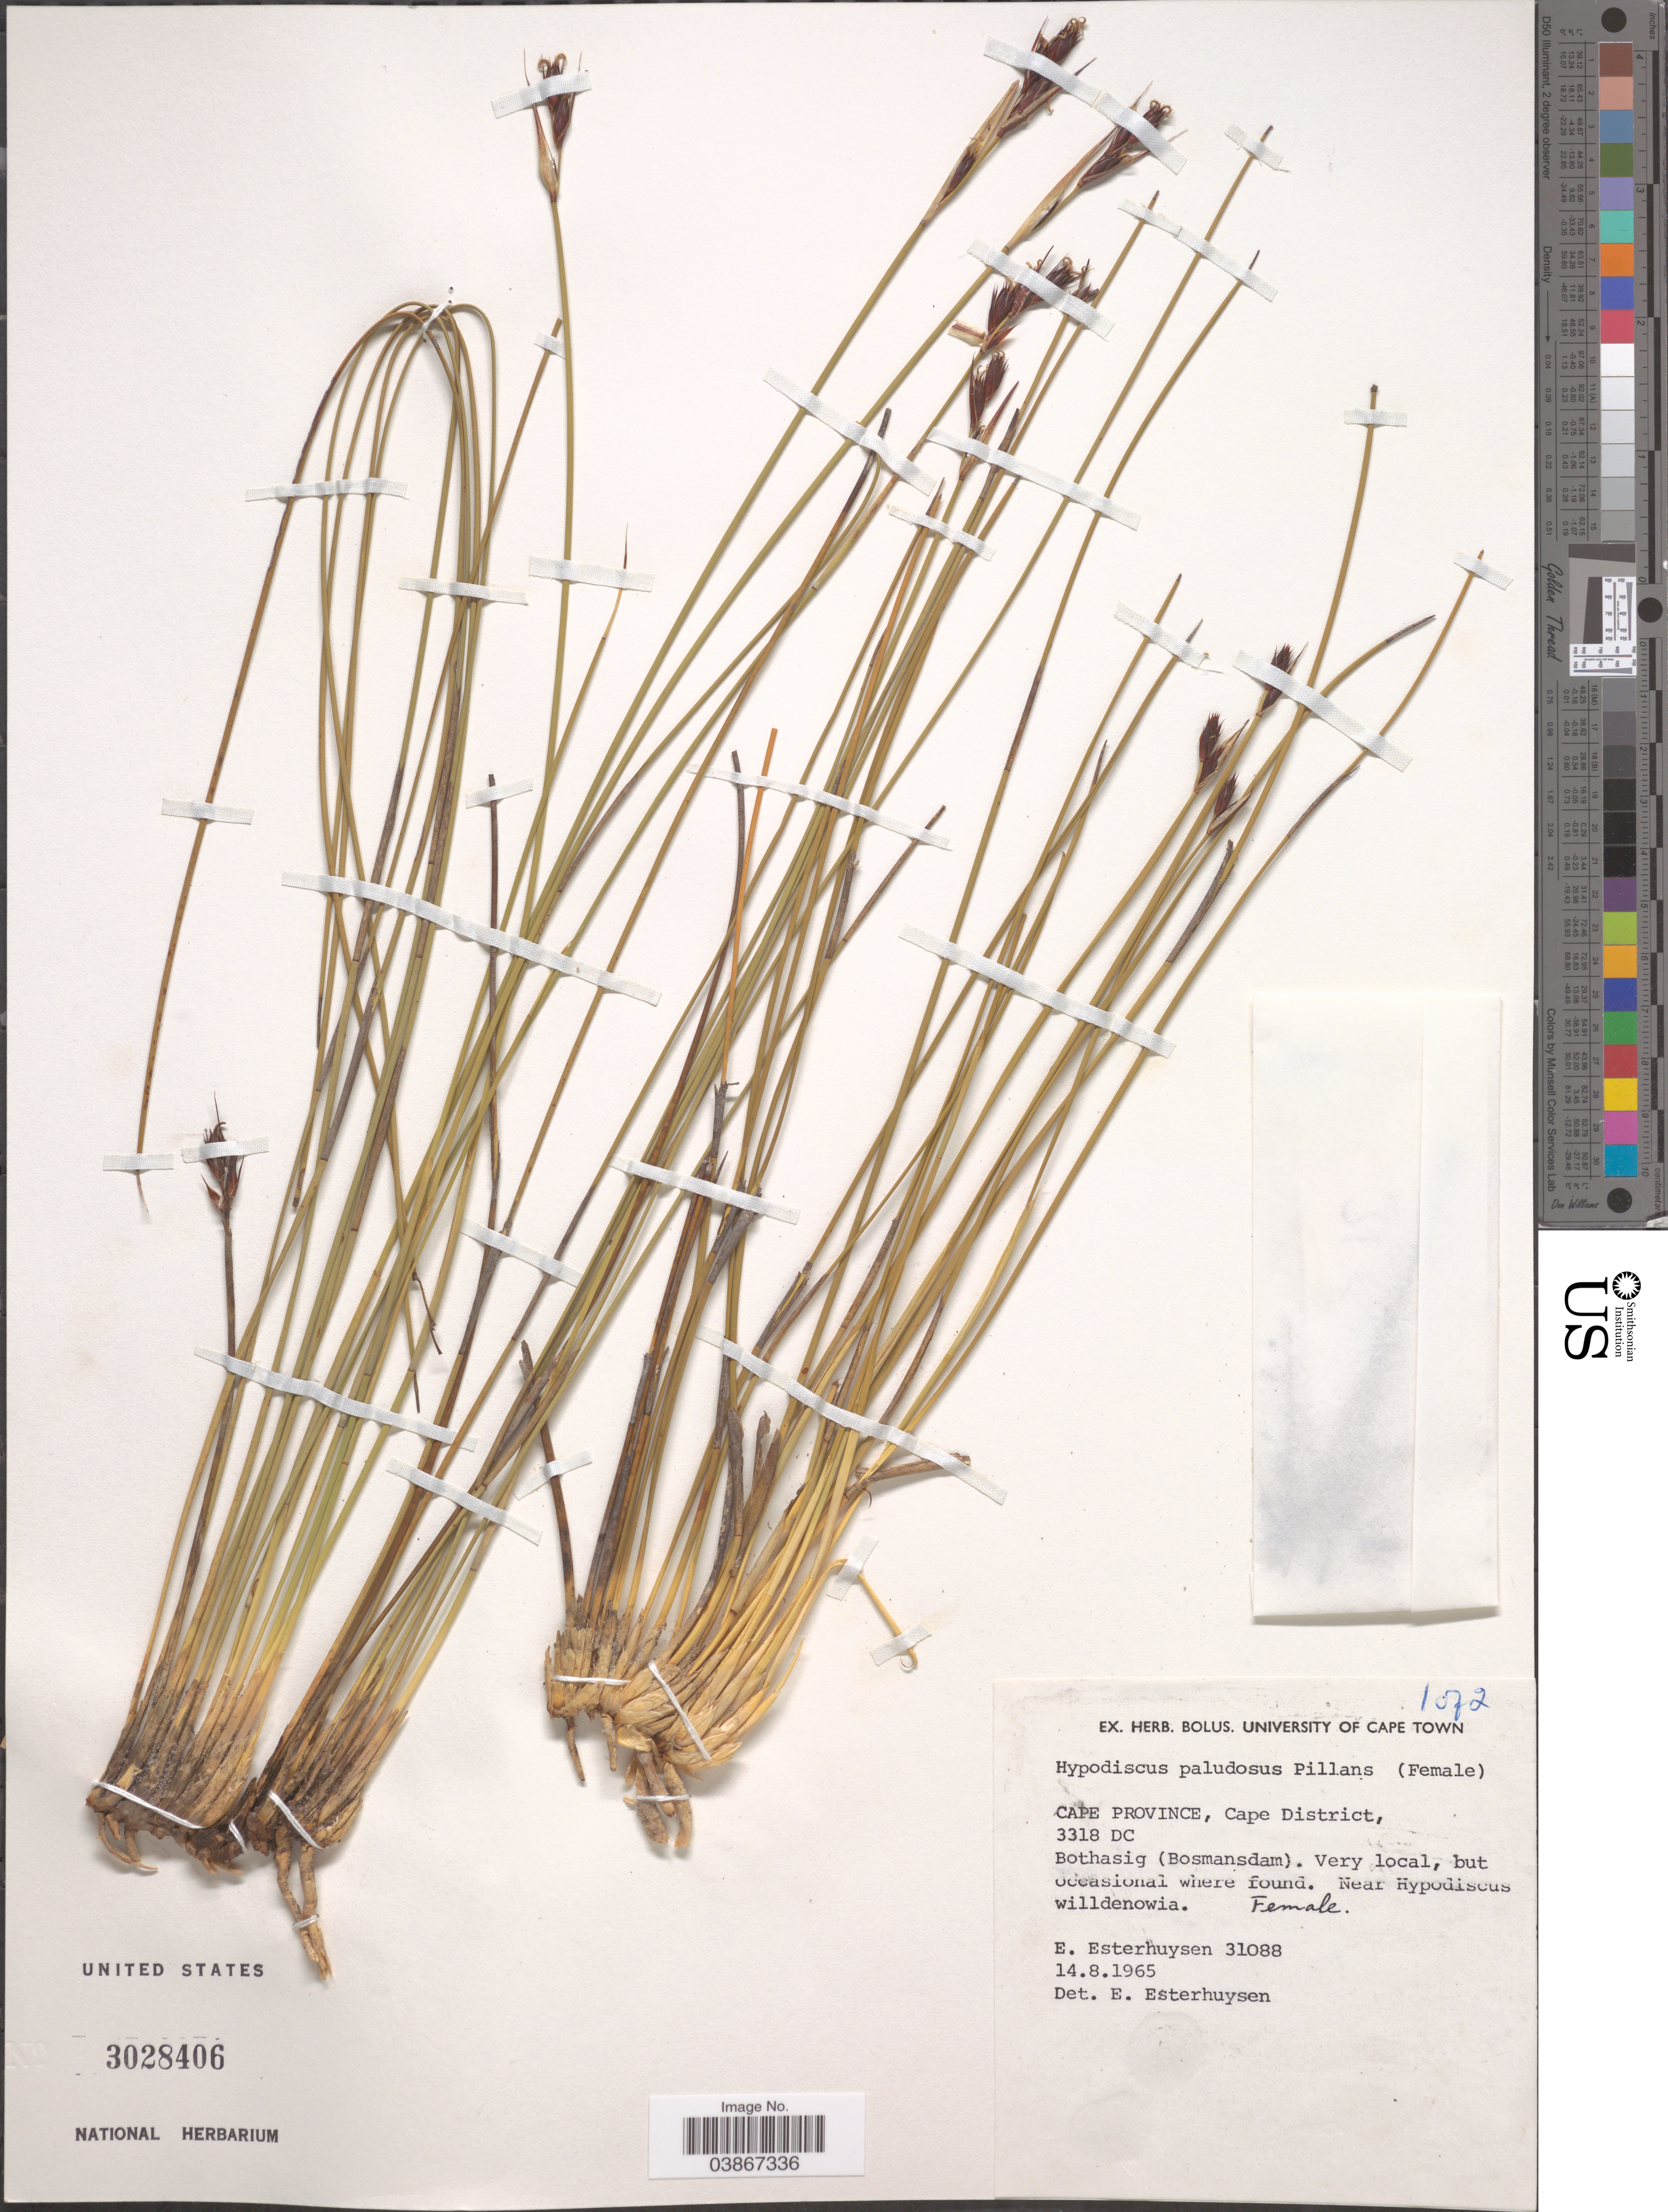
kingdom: Plantae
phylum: Tracheophyta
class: Liliopsida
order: Poales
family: Restionaceae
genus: Hypodiscus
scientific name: Hypodiscus paludosus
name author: Pillans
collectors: E. E. Esterhuysen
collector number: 31088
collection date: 1965-08-14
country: South Africa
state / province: Western Cape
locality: Cape District, 3318 DC. Bothasig (Bosmansdam).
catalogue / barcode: US 3028406